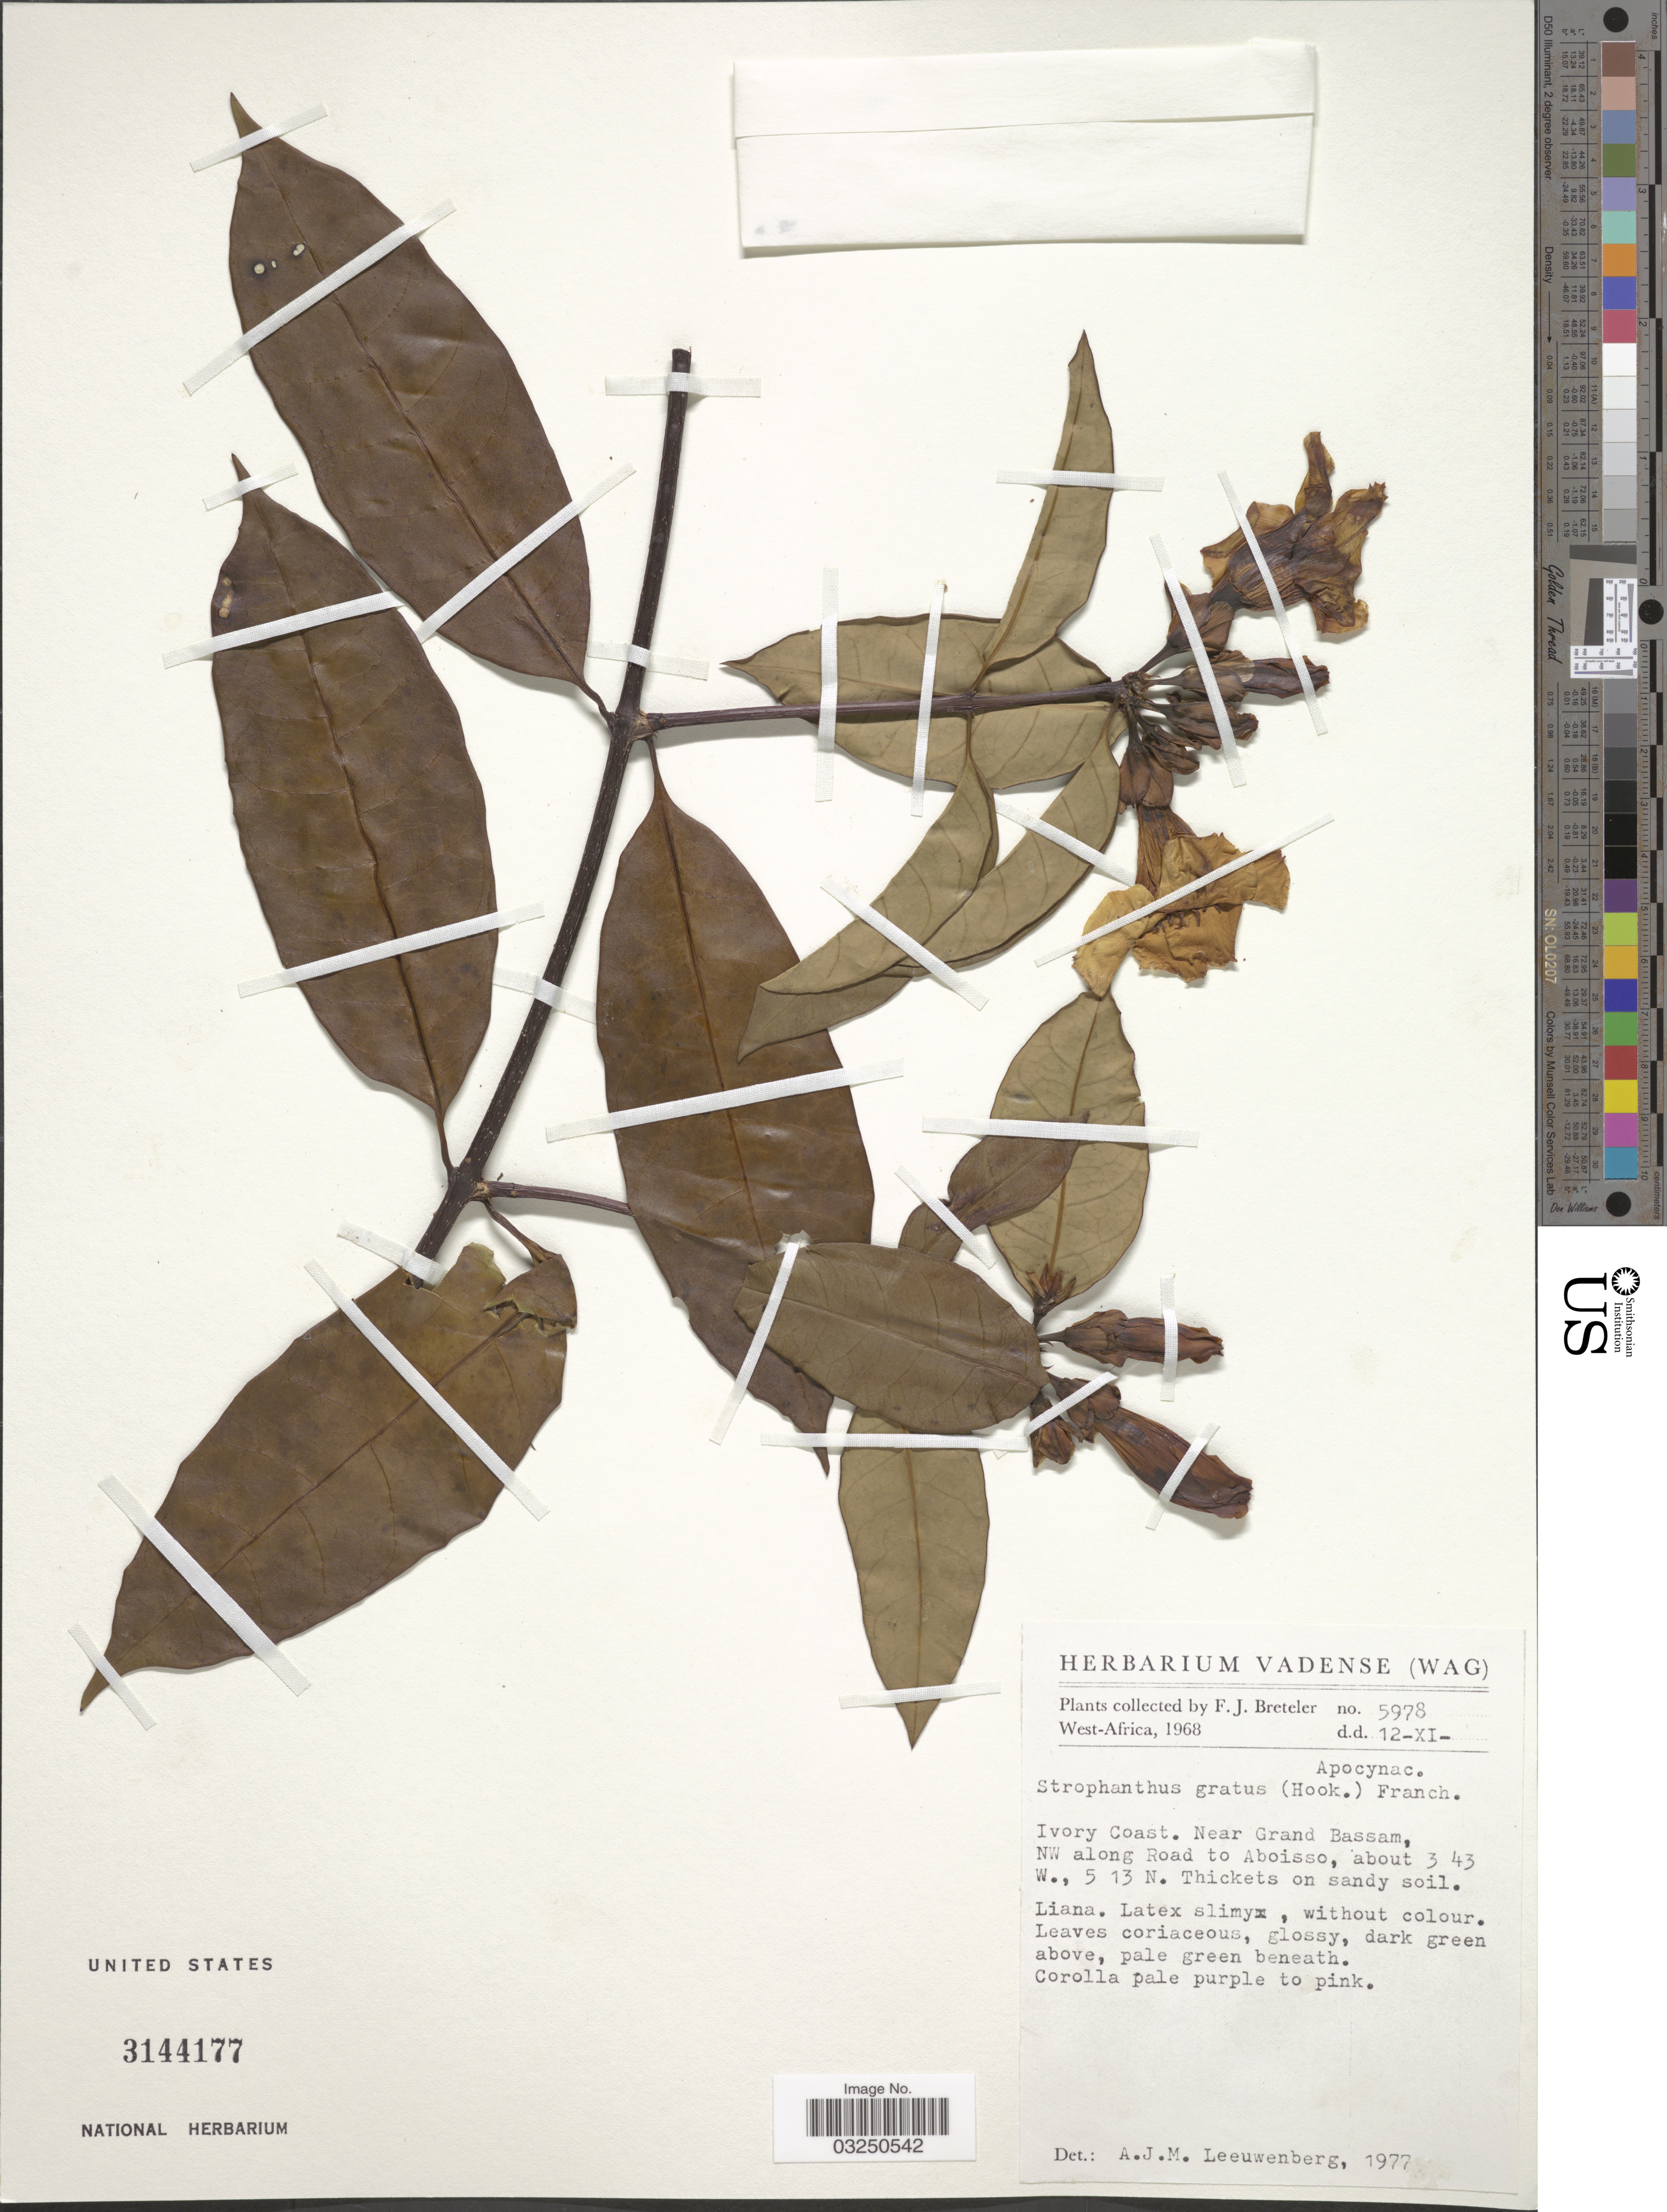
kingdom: Plantae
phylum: Tracheophyta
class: Magnoliopsida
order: Gentianales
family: Apocynaceae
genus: Strophanthus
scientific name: Strophanthus gratus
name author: (Wall. & Hook.) Baill.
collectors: F. J. Breteler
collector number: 5978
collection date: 1968-11-12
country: Ivory Coast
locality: West-Africa. near Grand Bassam, NW along Road to Aboisso.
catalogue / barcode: US 3144177